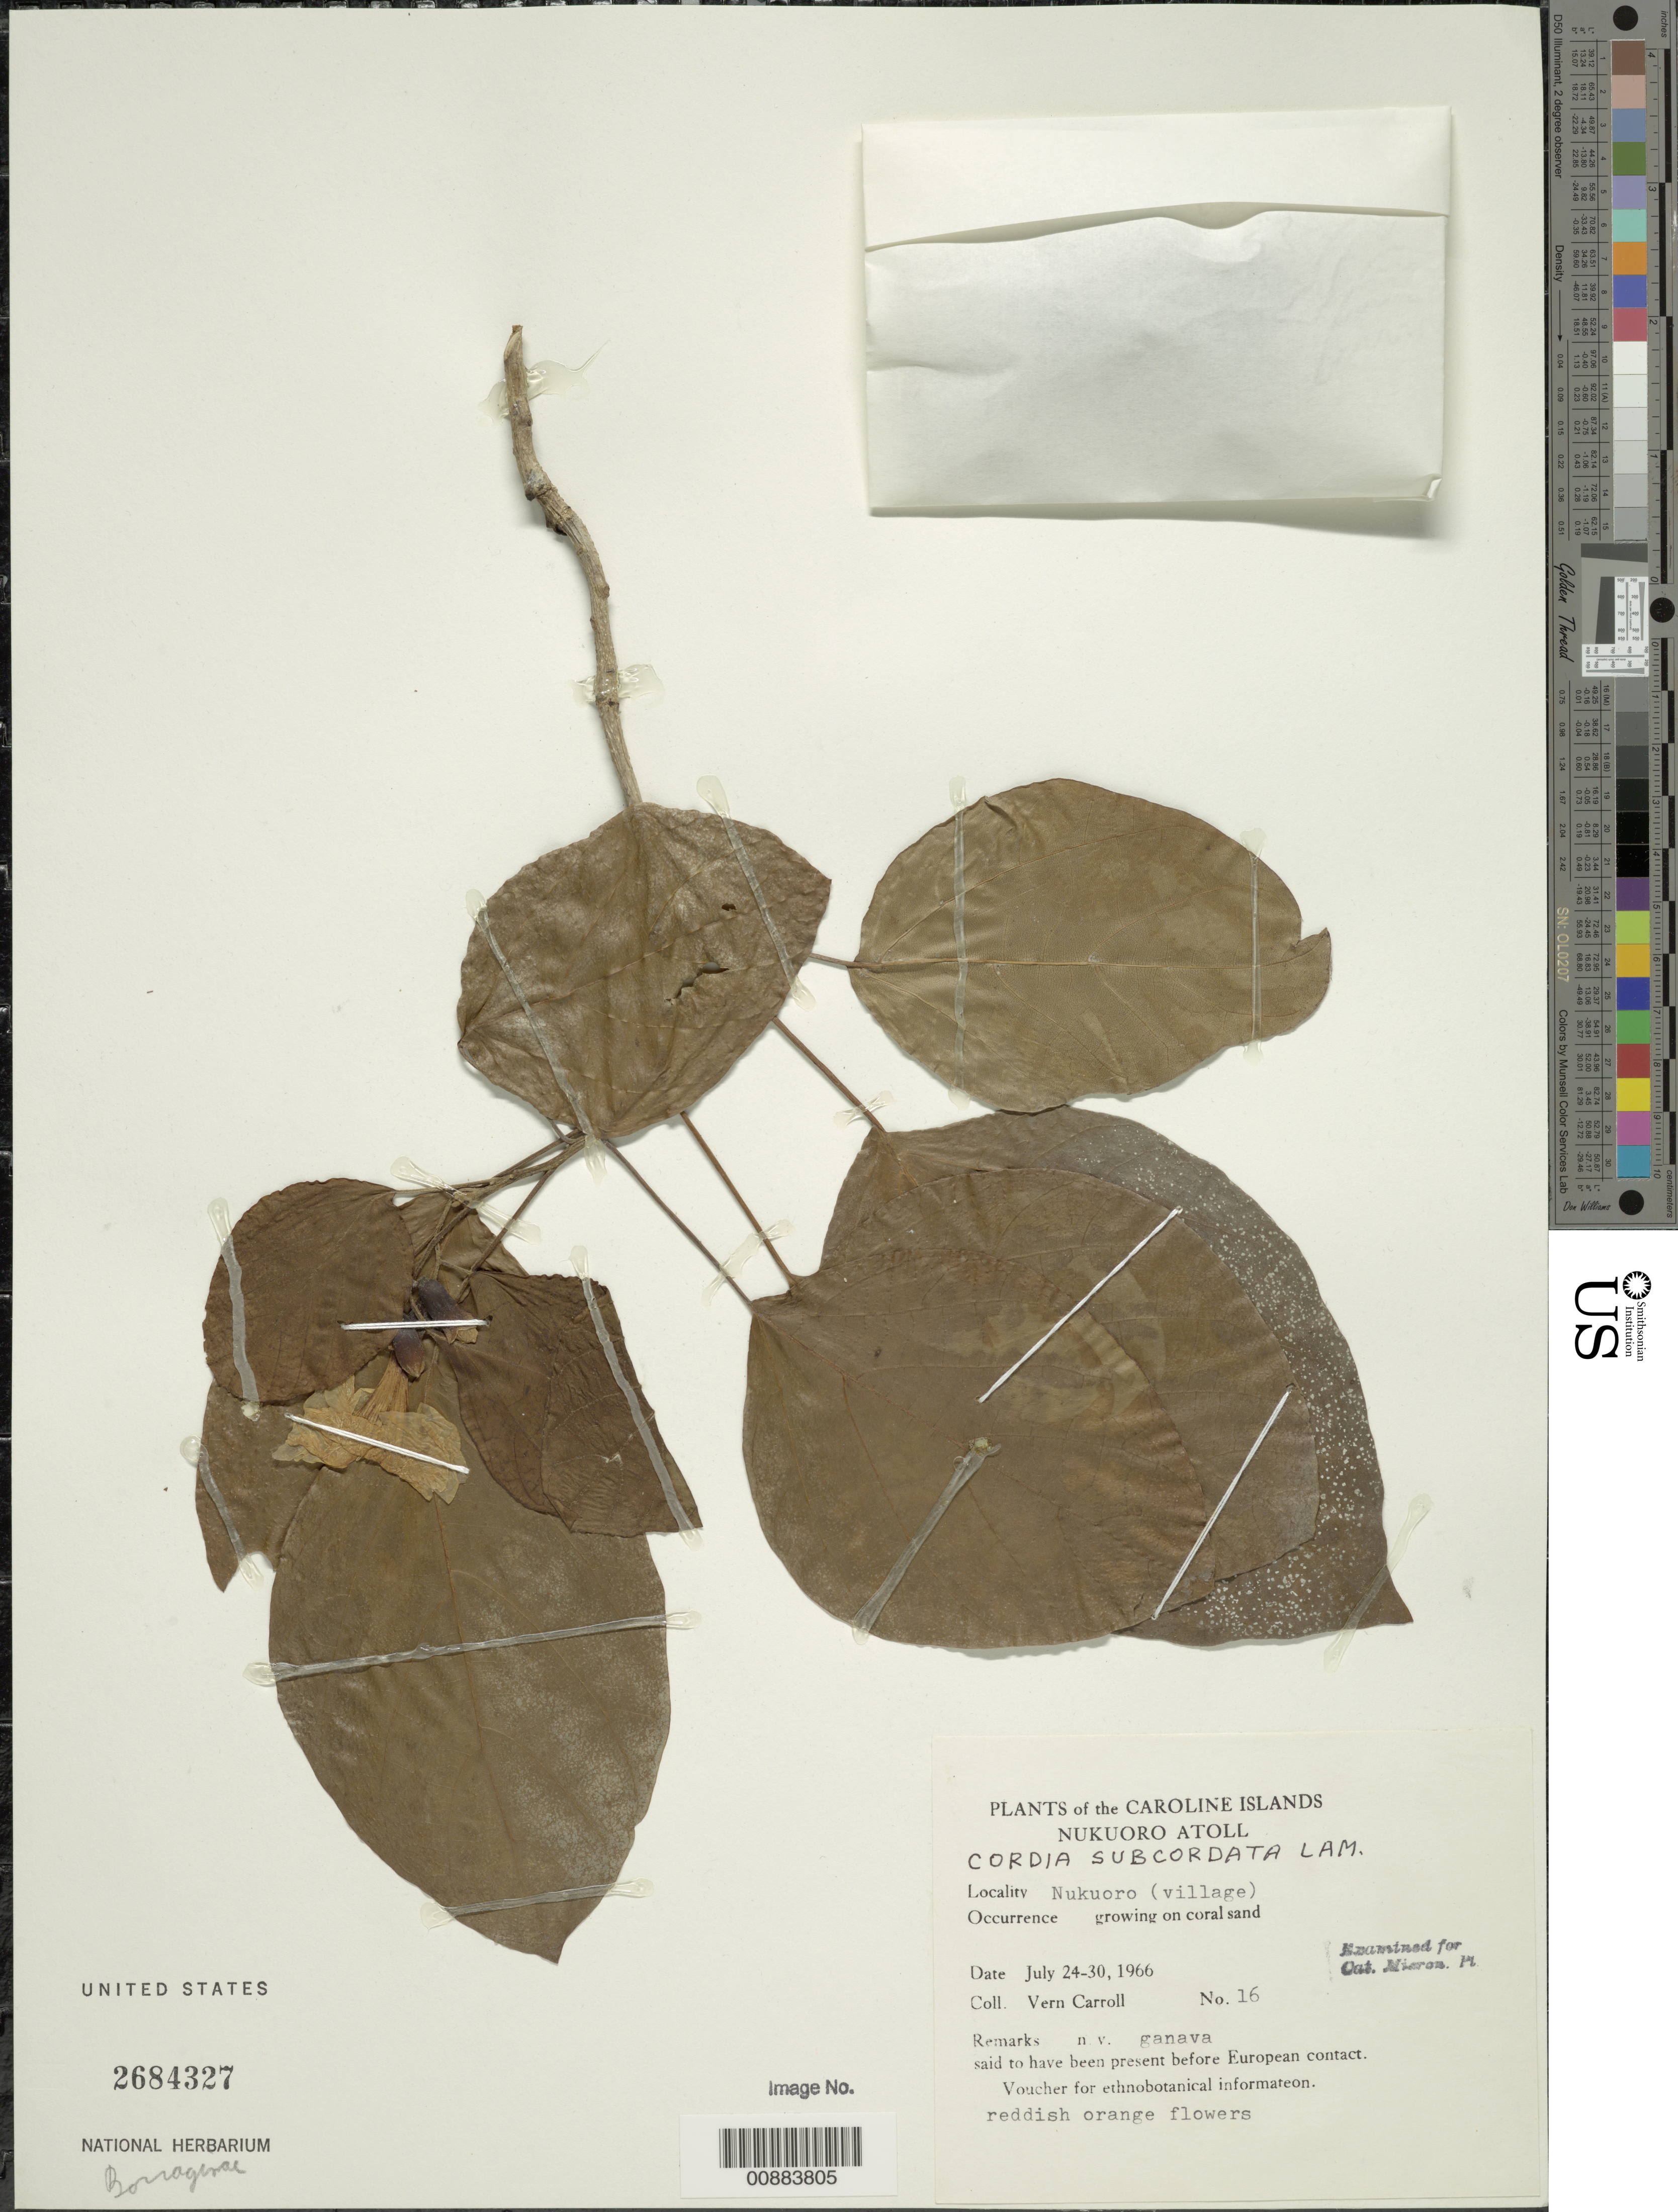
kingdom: Plantae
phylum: Tracheophyta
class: Magnoliopsida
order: Boraginales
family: Cordiaceae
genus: Cordia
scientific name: Cordia subcordata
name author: Lam.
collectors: V. Carroll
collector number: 16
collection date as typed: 24 Jul 1966 to 30 Jul 1966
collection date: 1966-07-24/1966-07-30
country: Micronesia, Federated States of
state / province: Pohnpei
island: Nukuoro Atoll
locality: Nukuoro (village).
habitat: Coral sand.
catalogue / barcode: US 2684327